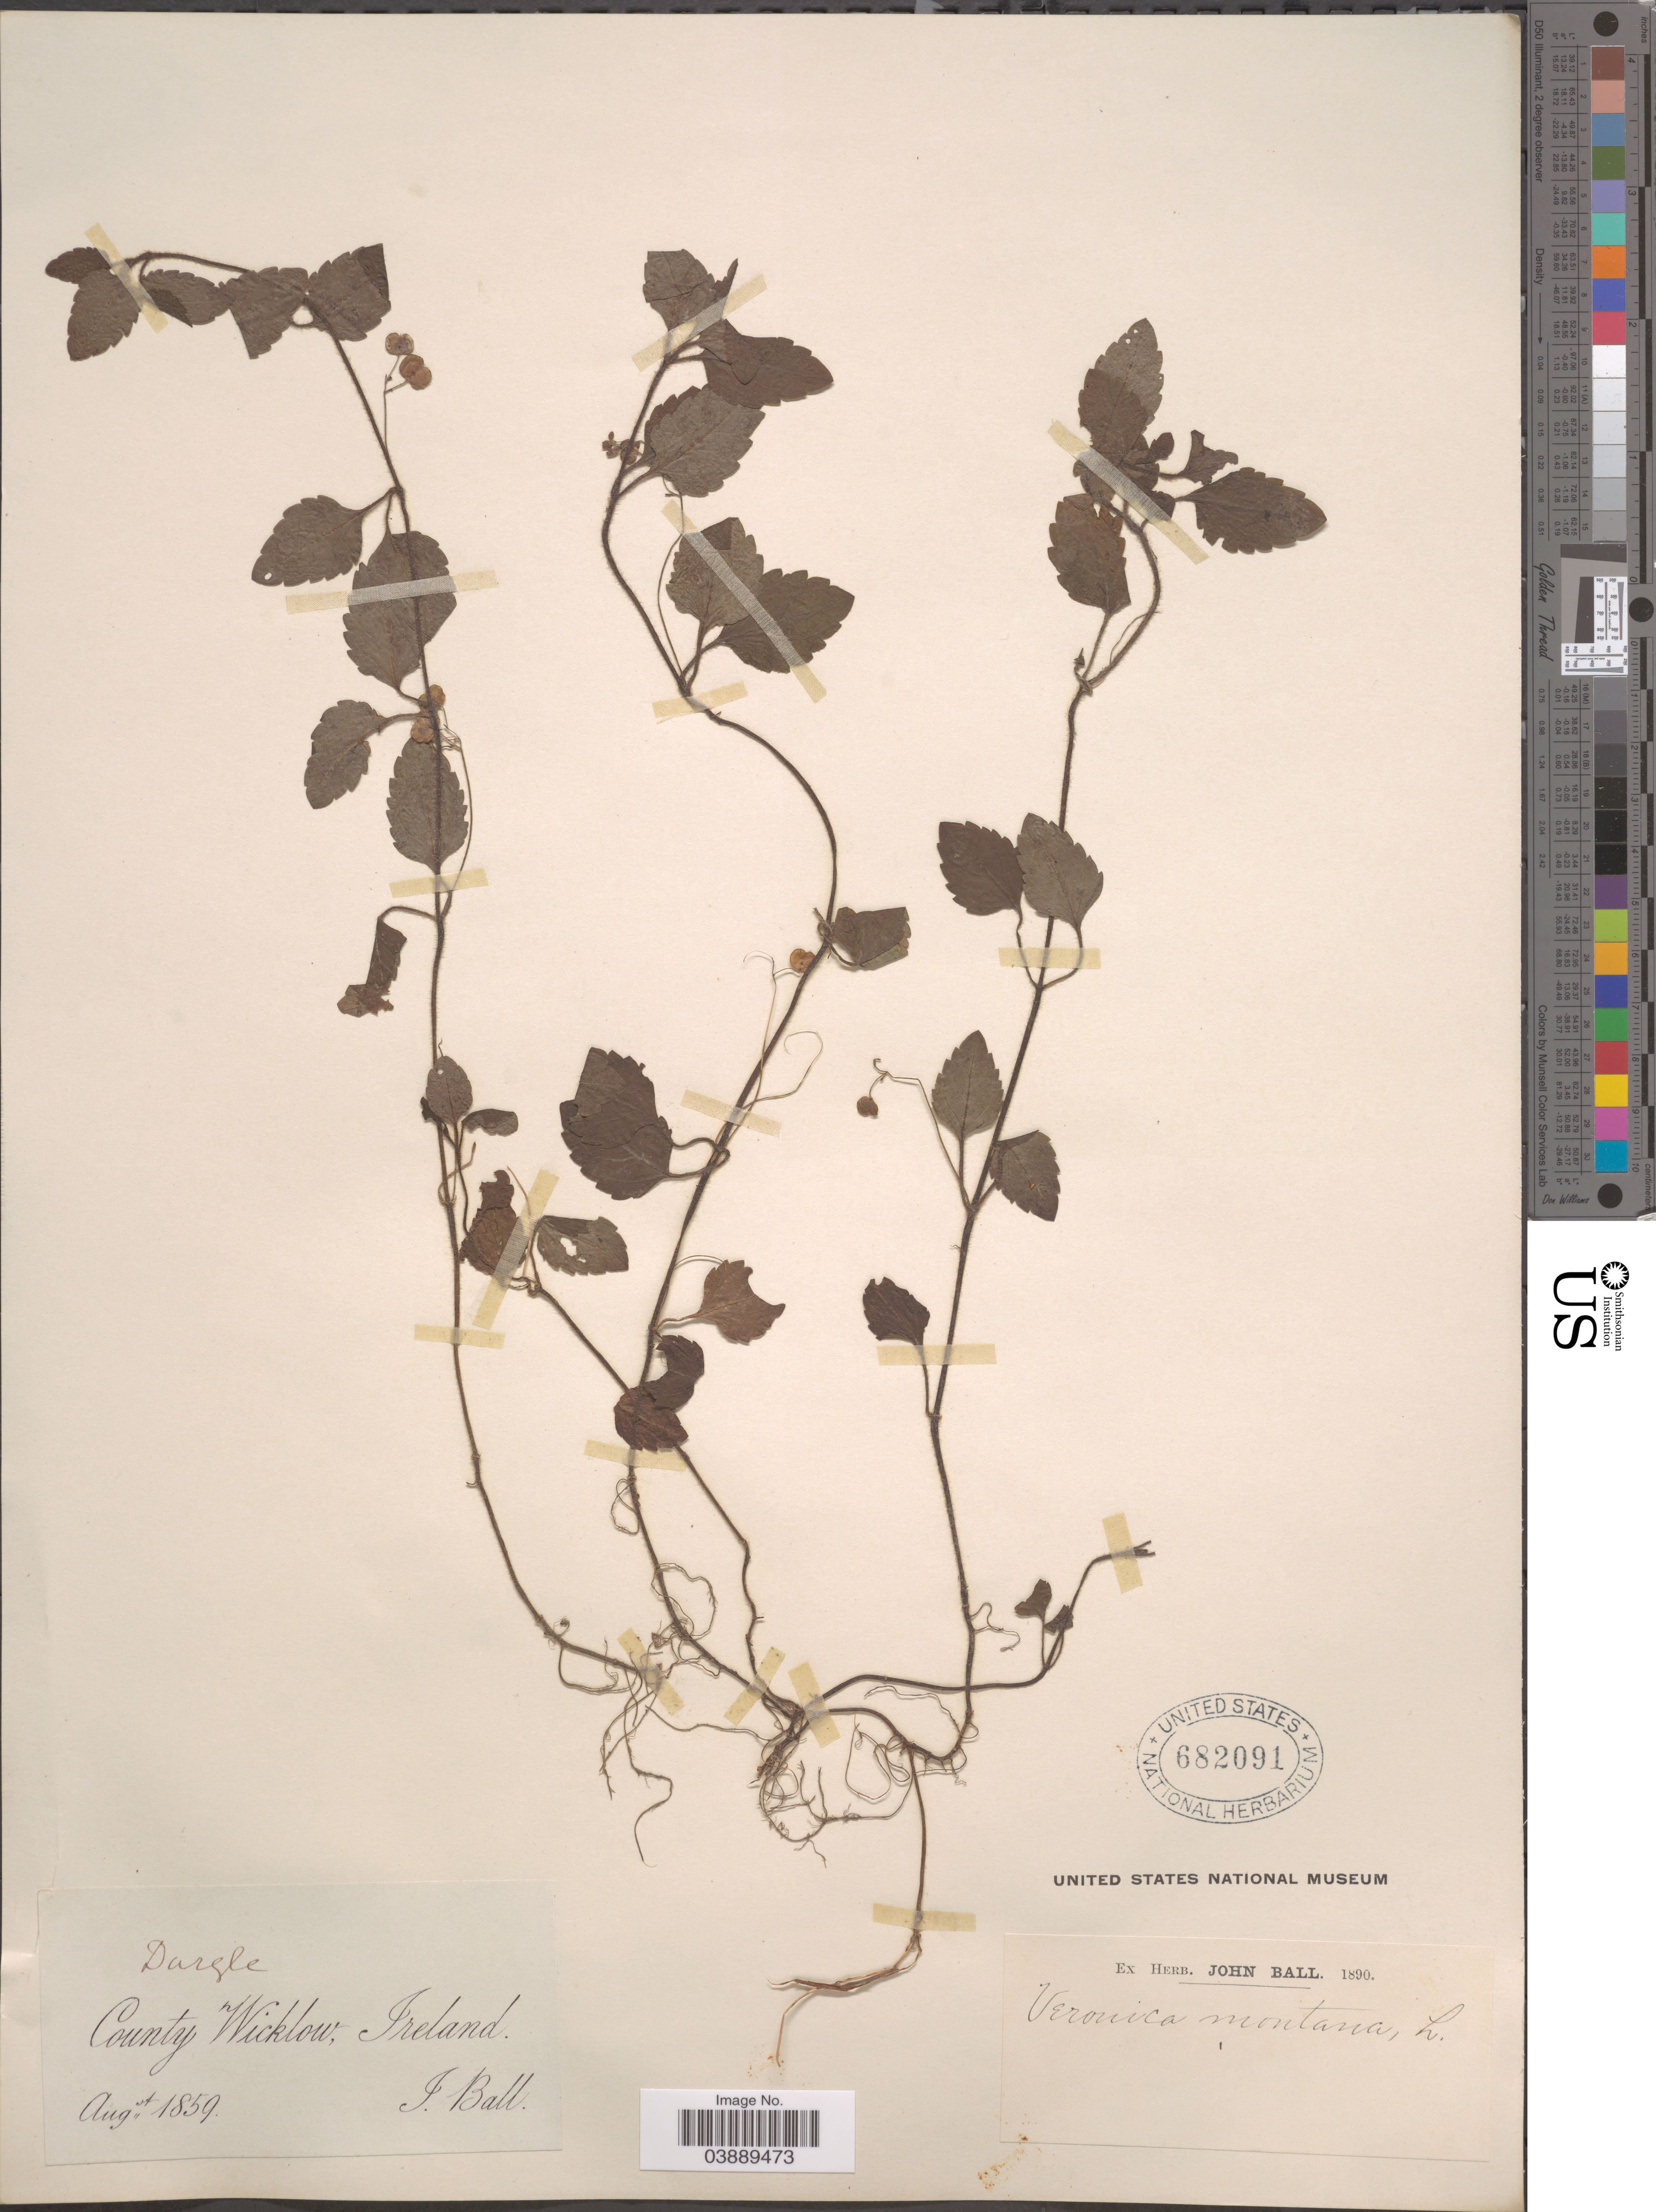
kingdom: Plantae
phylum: Tracheophyta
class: Magnoliopsida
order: Lamiales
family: Plantaginaceae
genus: Veronica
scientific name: Veronica montana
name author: L.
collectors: J. Ball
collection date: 1859-08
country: Ireland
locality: County Wicklow.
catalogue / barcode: US 682091